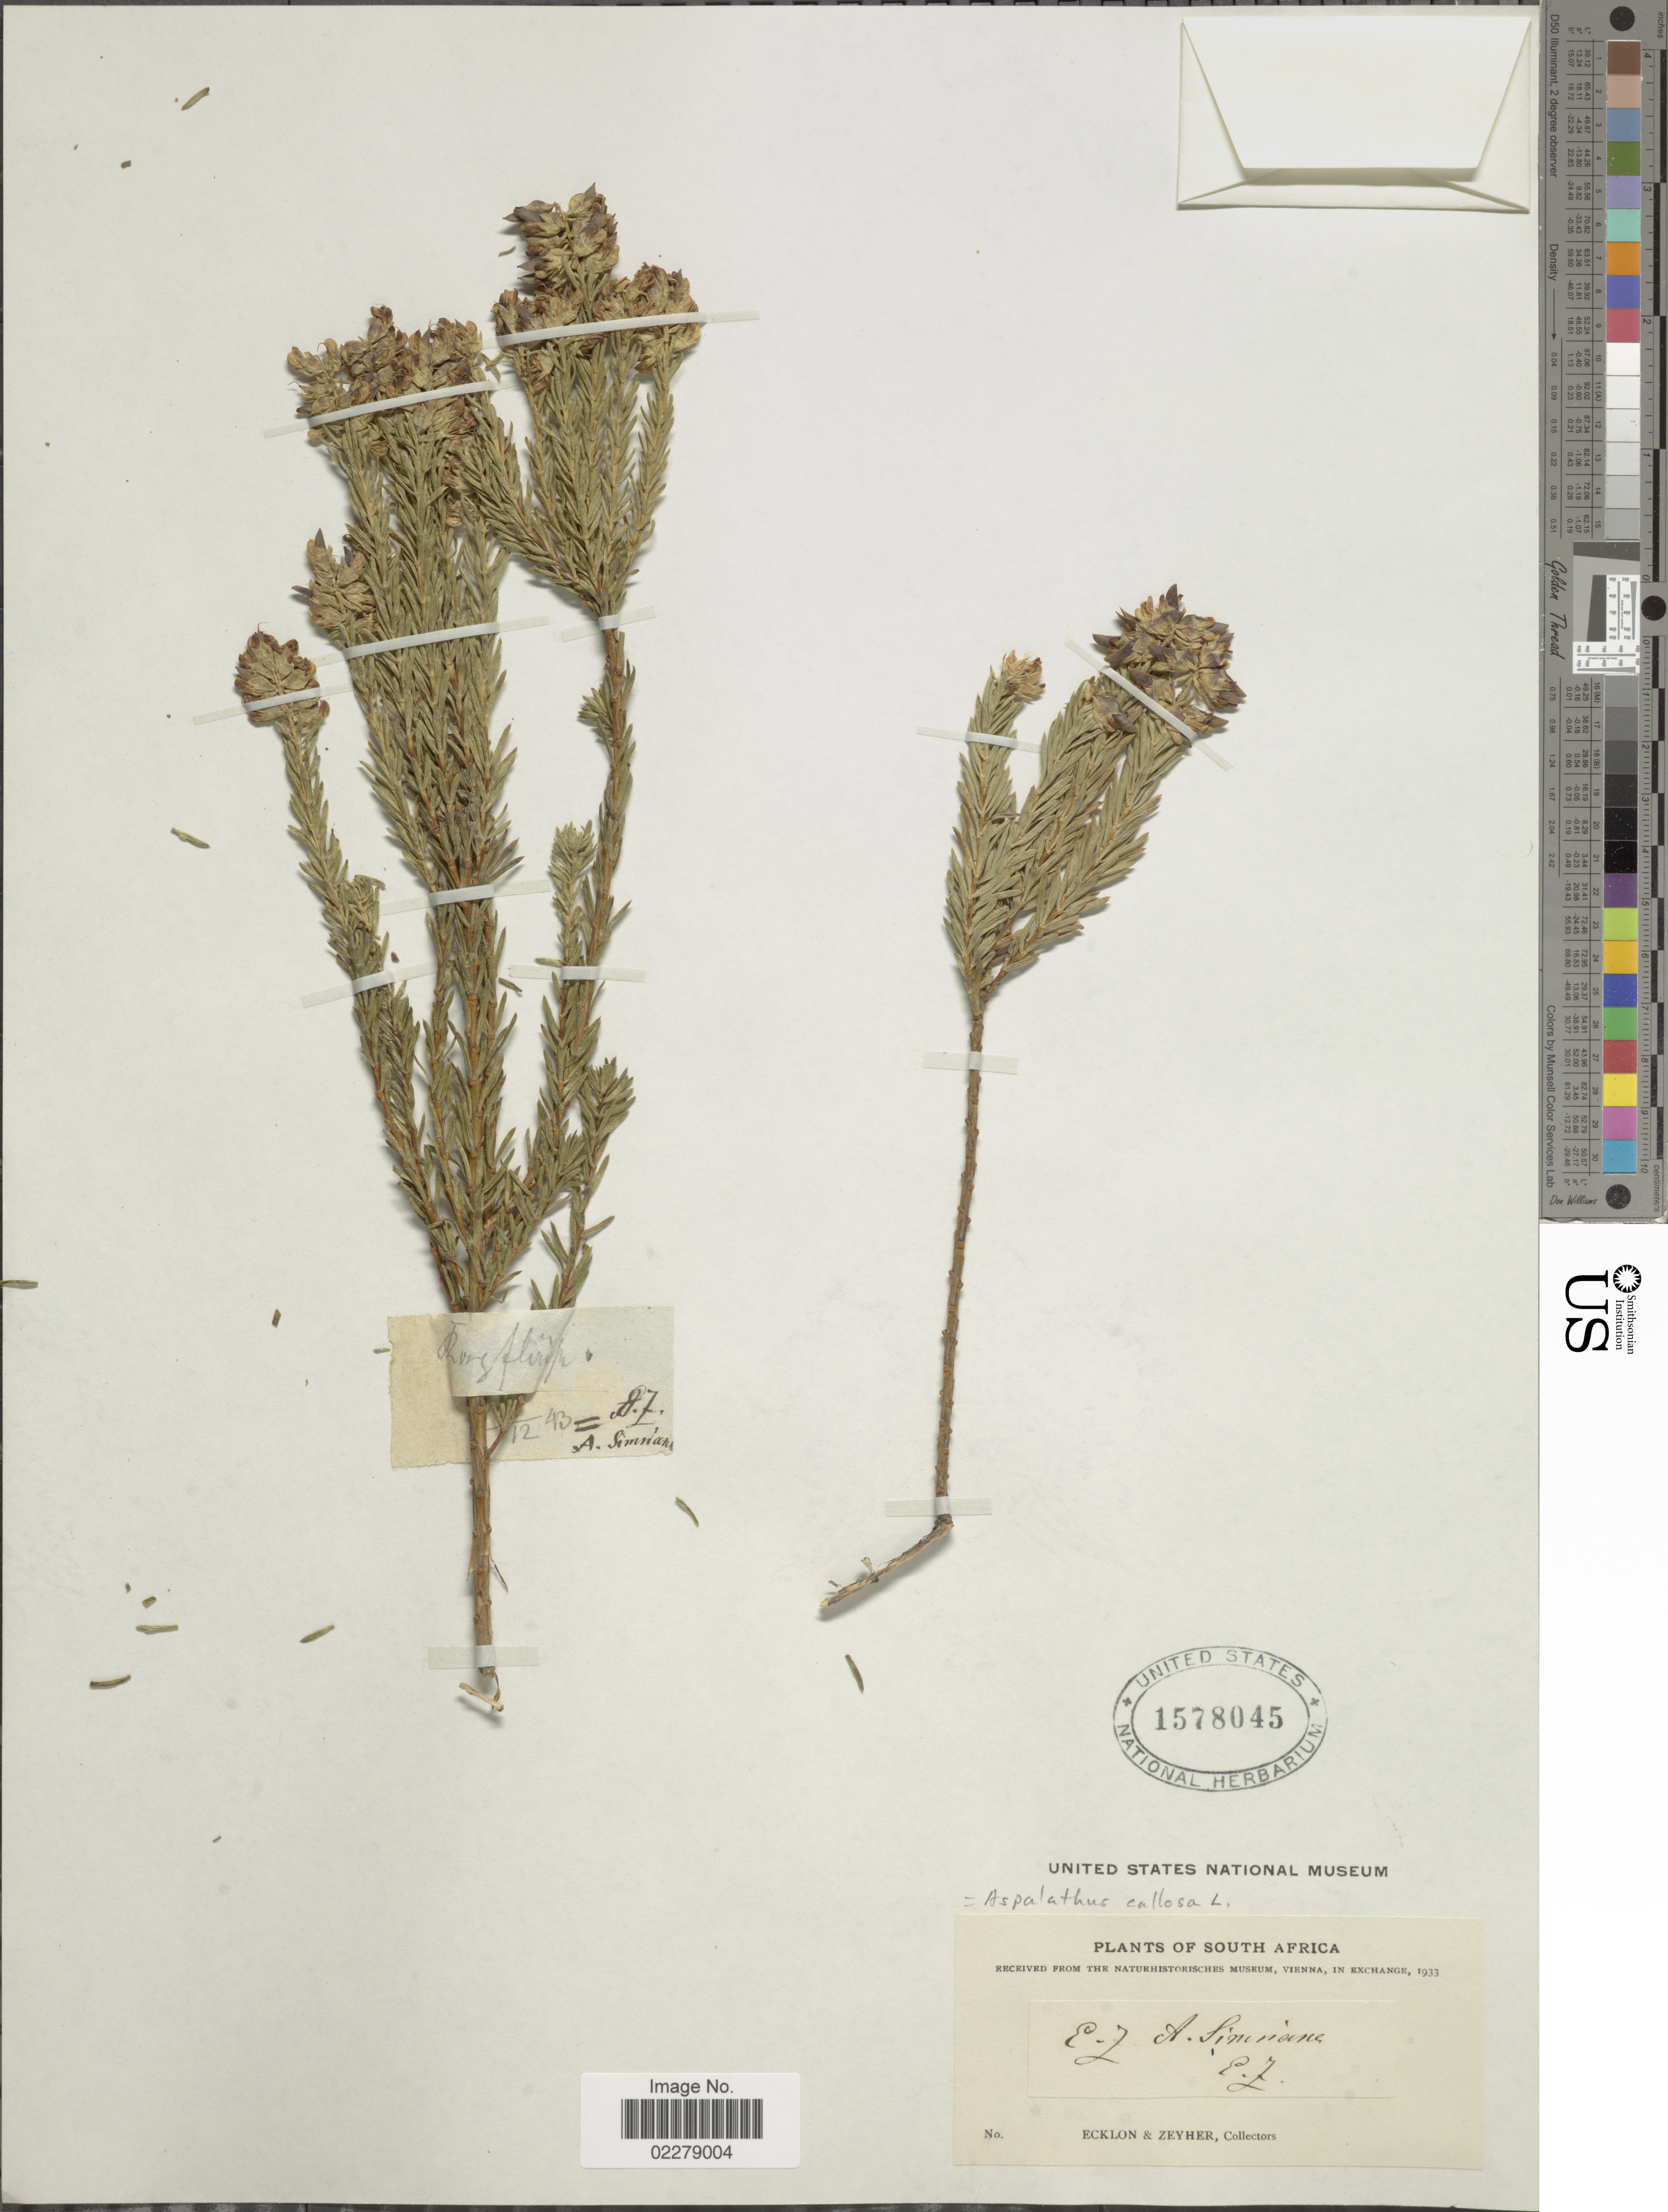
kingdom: Plantae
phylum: Tracheophyta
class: Magnoliopsida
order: Fabales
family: Fabaceae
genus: Aspalathus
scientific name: Aspalathus callosa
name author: L.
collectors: -. Ecklon & -. Zeyher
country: South Africa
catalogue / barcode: US 1578045